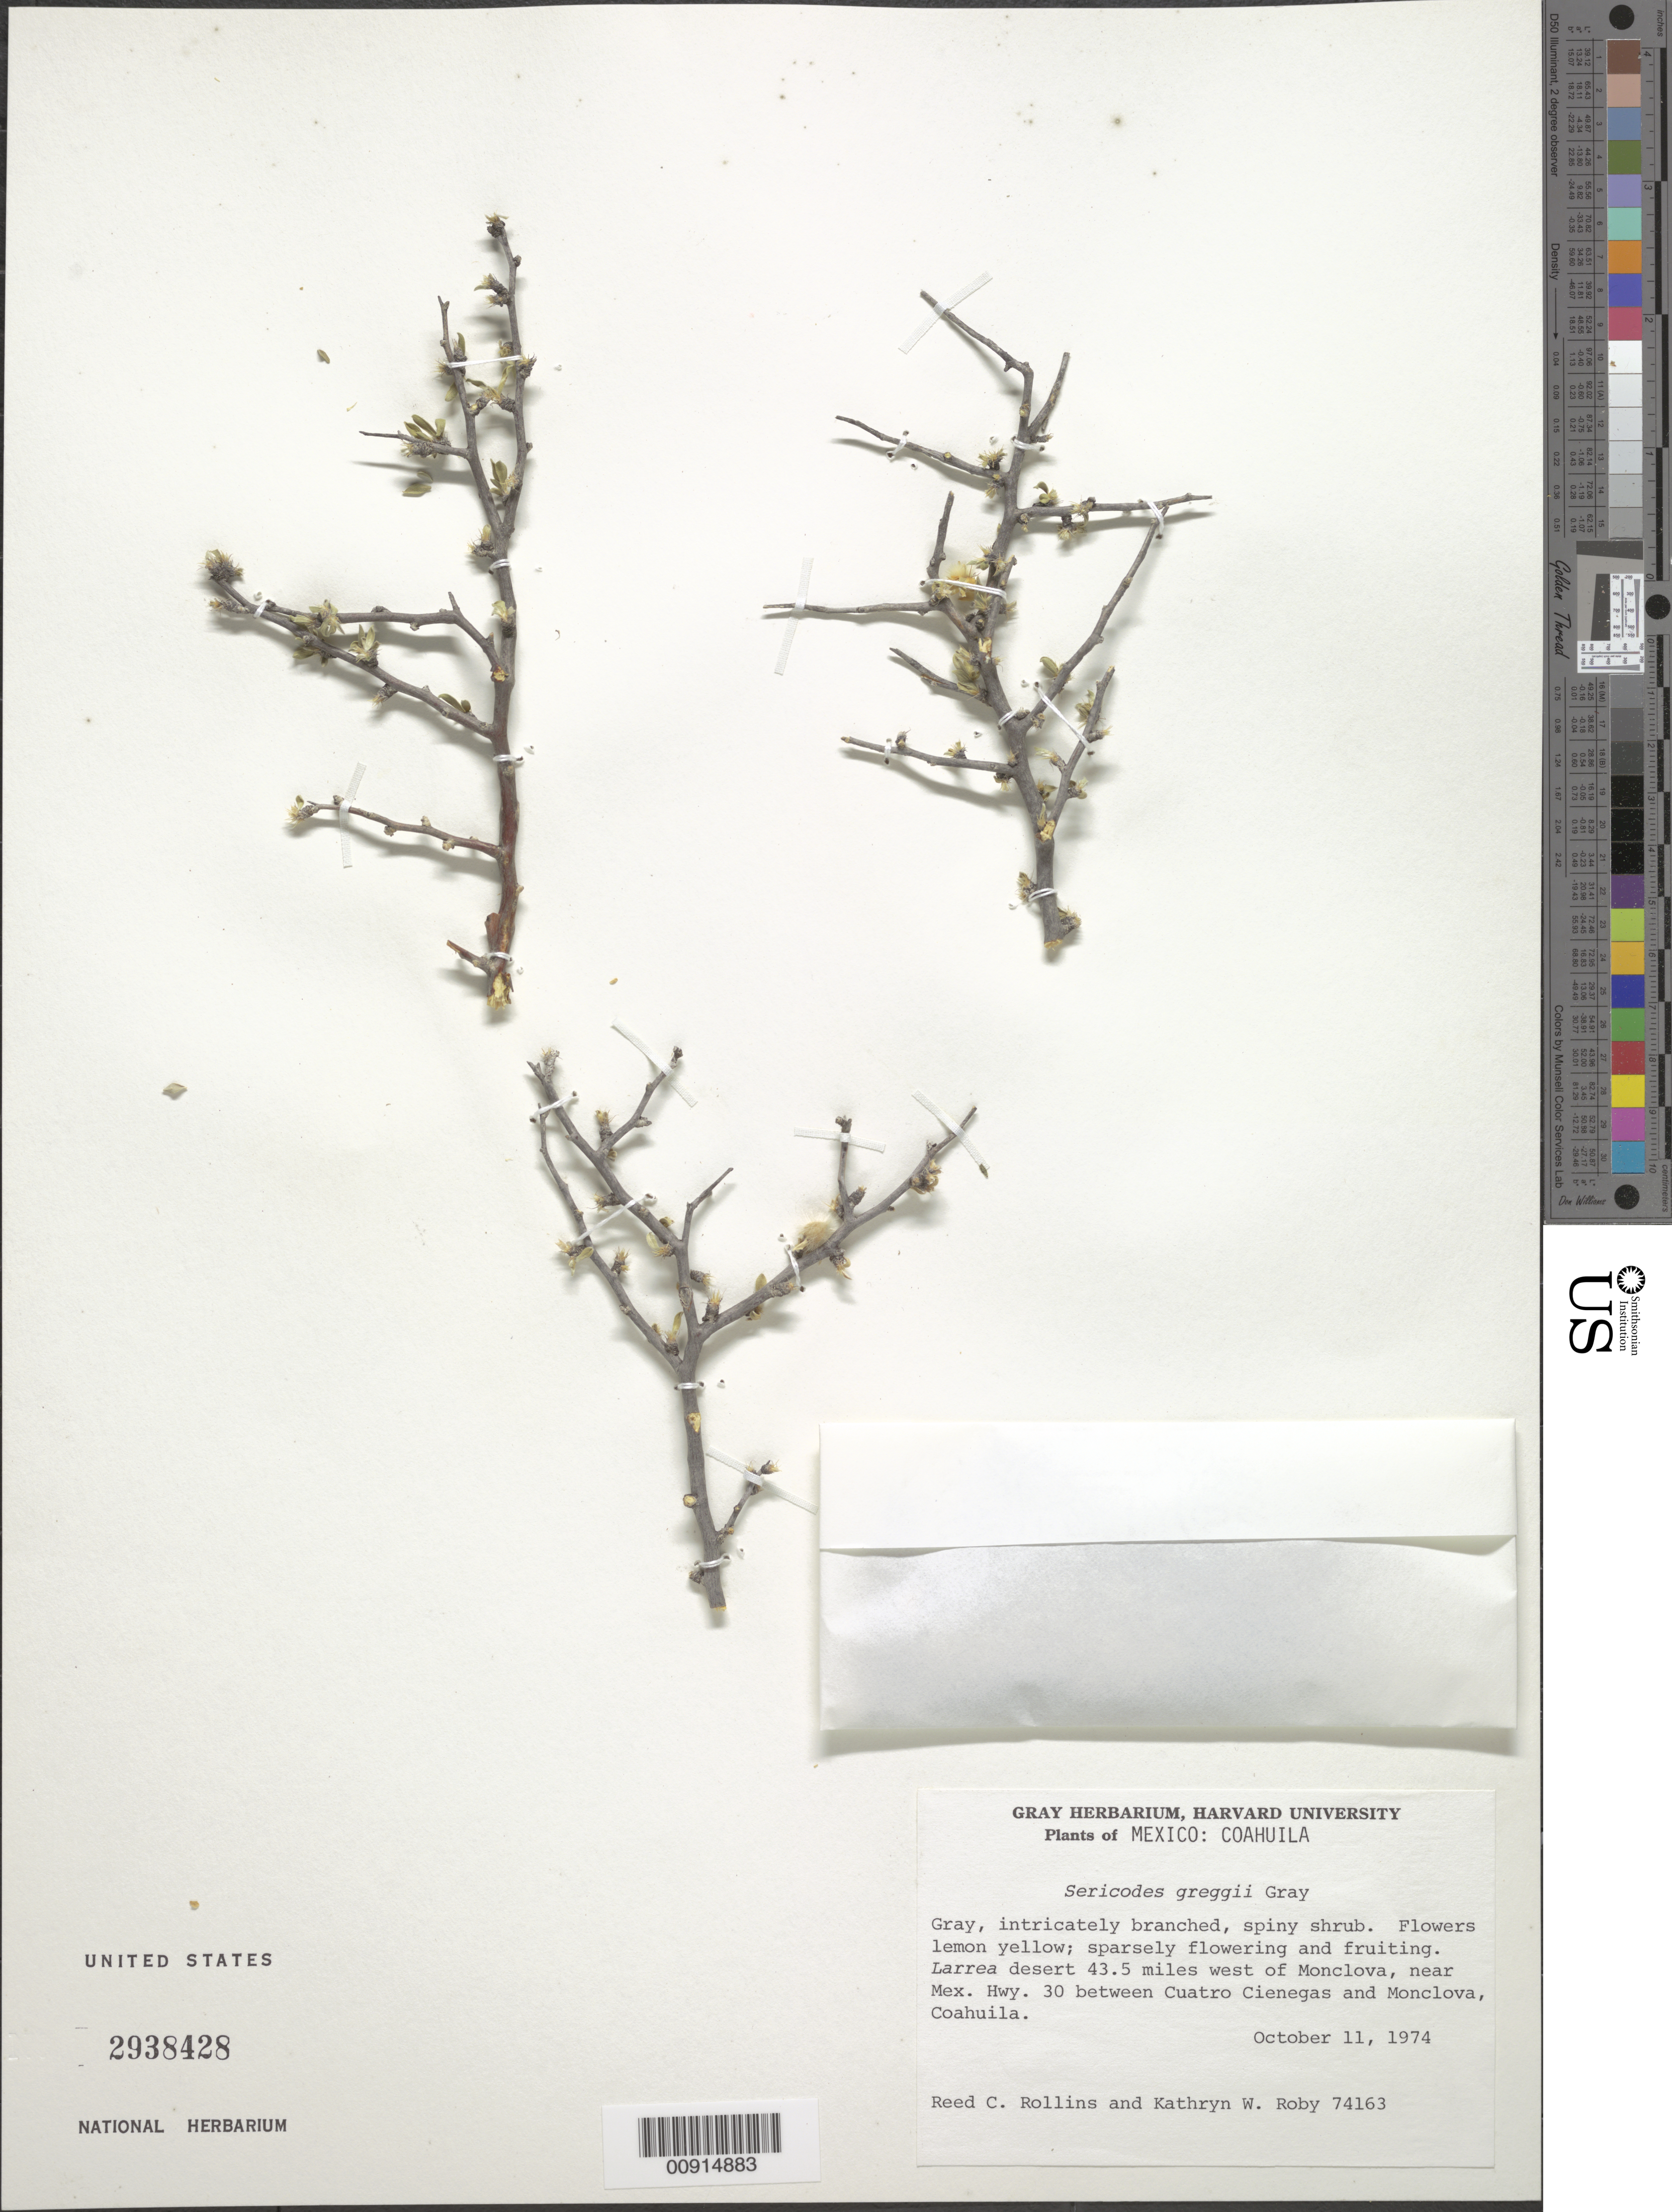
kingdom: Plantae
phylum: Tracheophyta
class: Magnoliopsida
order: Zygophyllales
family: Zygophyllaceae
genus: Sericodes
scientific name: Sericodes greggii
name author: A. Gray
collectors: R. C. Rollins & K. W. Roby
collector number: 74163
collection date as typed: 11 Oct 1974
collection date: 1974-10-11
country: Mexico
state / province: Coahuila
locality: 43.5 miles west of Monclova, near Mex. Hwy. 30 between Cuatro Ciénegas and Monclova, Coahuila.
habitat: Larrea desert.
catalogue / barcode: US 2938428